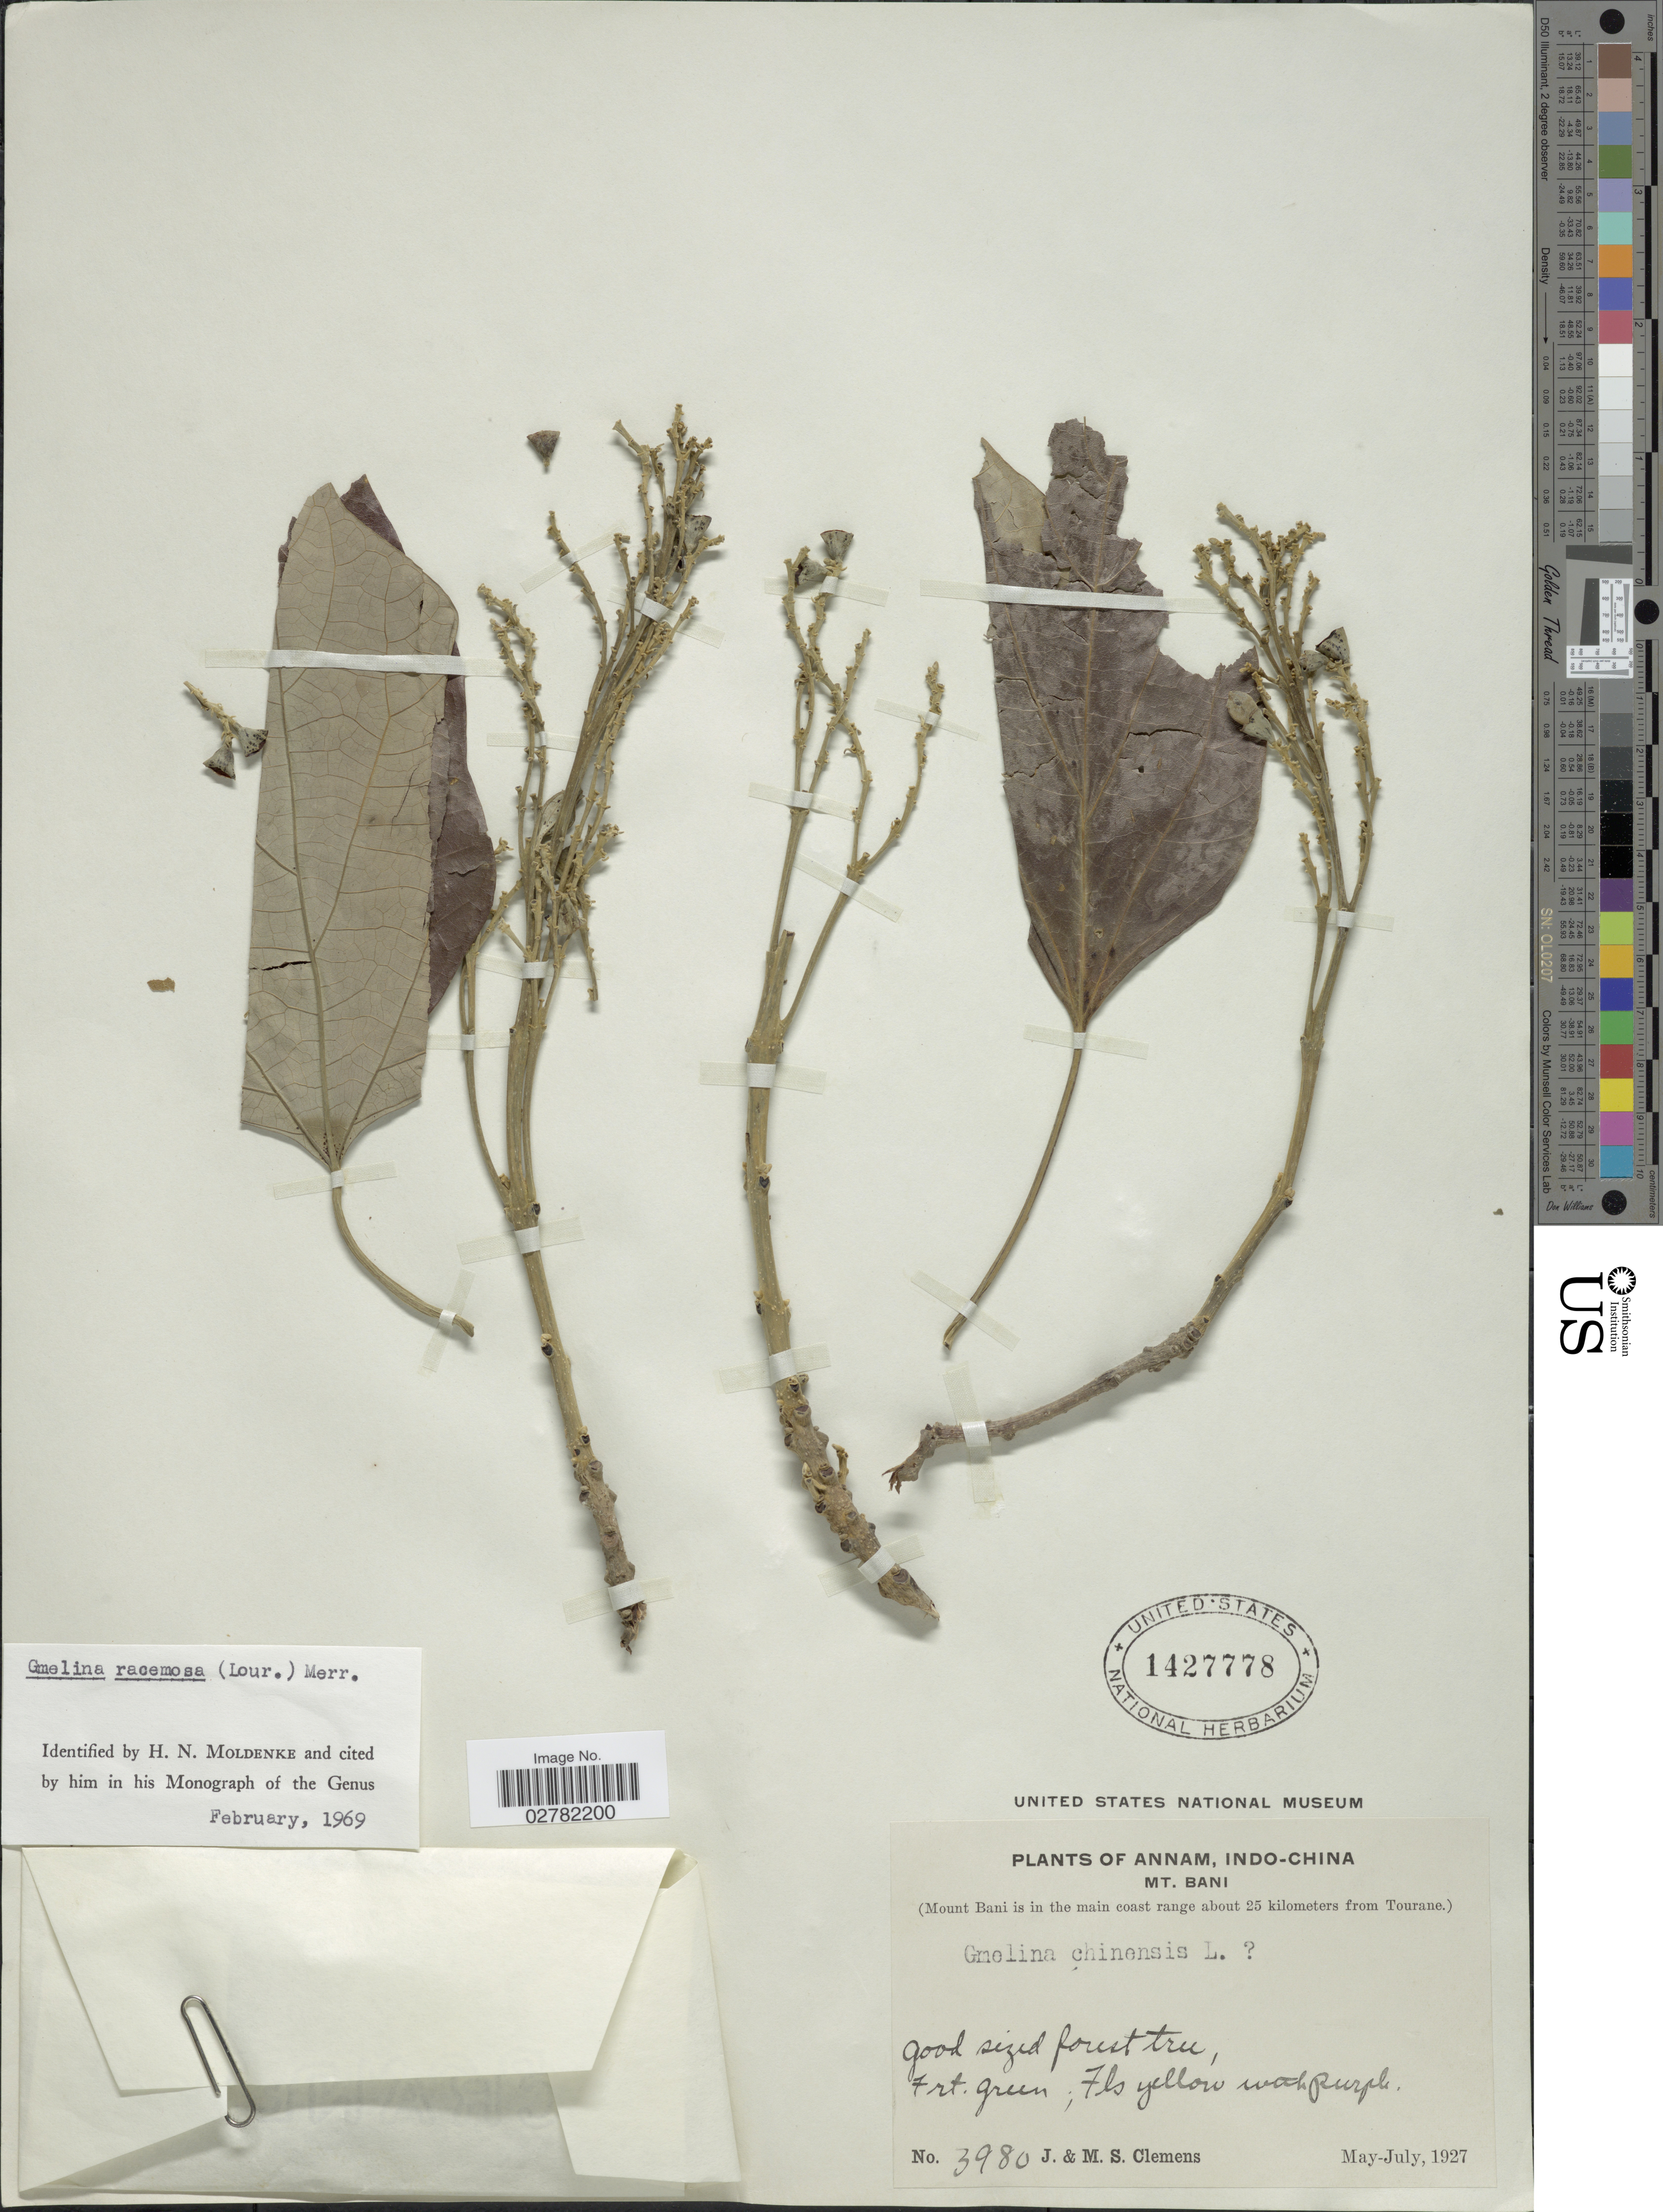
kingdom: Plantae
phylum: Tracheophyta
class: Magnoliopsida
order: Lamiales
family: Lamiaceae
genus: Gmelina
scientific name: Gmelina racemosa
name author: (Lour.) Merr.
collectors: J. Clemens & M. S. Clemens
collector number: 3980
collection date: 1927-05/1927-07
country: Vietnam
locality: Annam, Indo-China. Mt. Bani. (Mount Bani is the main coast range about 25 kilometers from Tourane).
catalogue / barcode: US 1427778